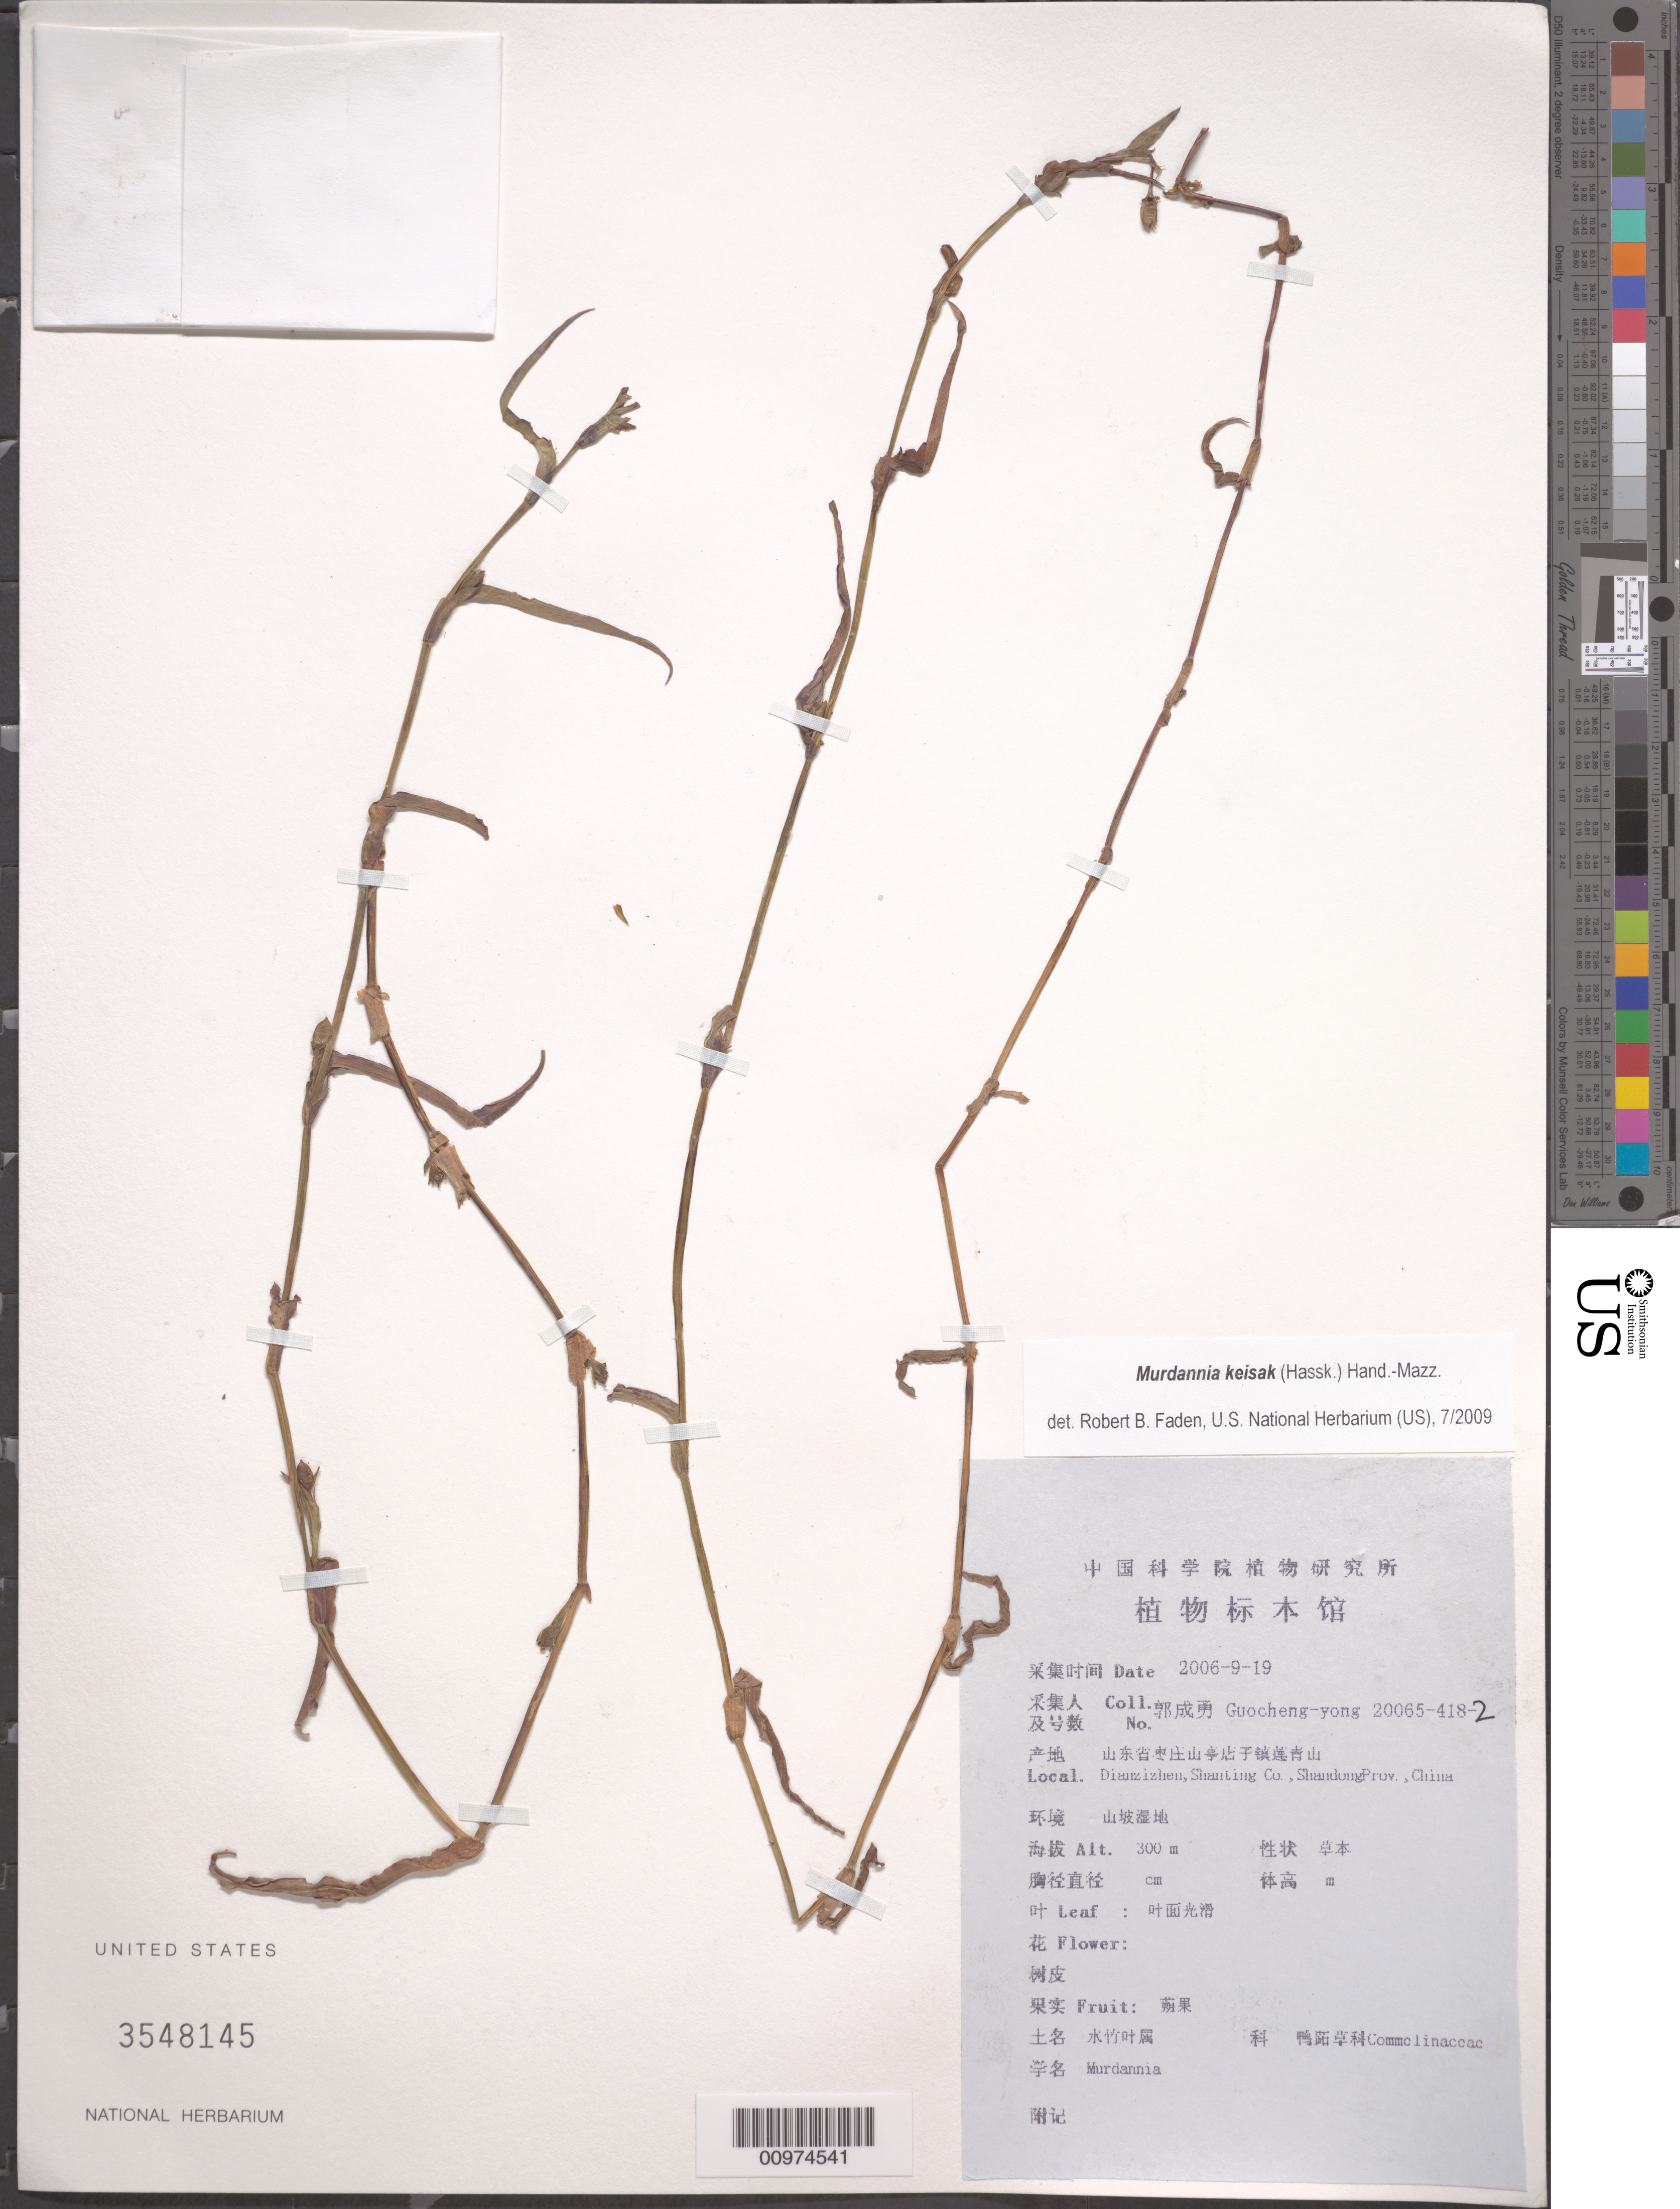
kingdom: Plantae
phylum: Tracheophyta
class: Liliopsida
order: Commelinales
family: Commelinaceae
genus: Murdannia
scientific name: Murdannia keisak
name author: (Hassk.) Hand.-Mazz.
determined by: Faden, Robert B., (US), Smithsonian Institution - National Museum of Natural History (UNITED STATES)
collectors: Guo cheng-yong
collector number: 20065-418-2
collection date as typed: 19 Sep 2006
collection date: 2006-09-19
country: China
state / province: Shandong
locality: Dianzizhen, Shanting Co., Shandong Prov.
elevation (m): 300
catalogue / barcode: US 3548145